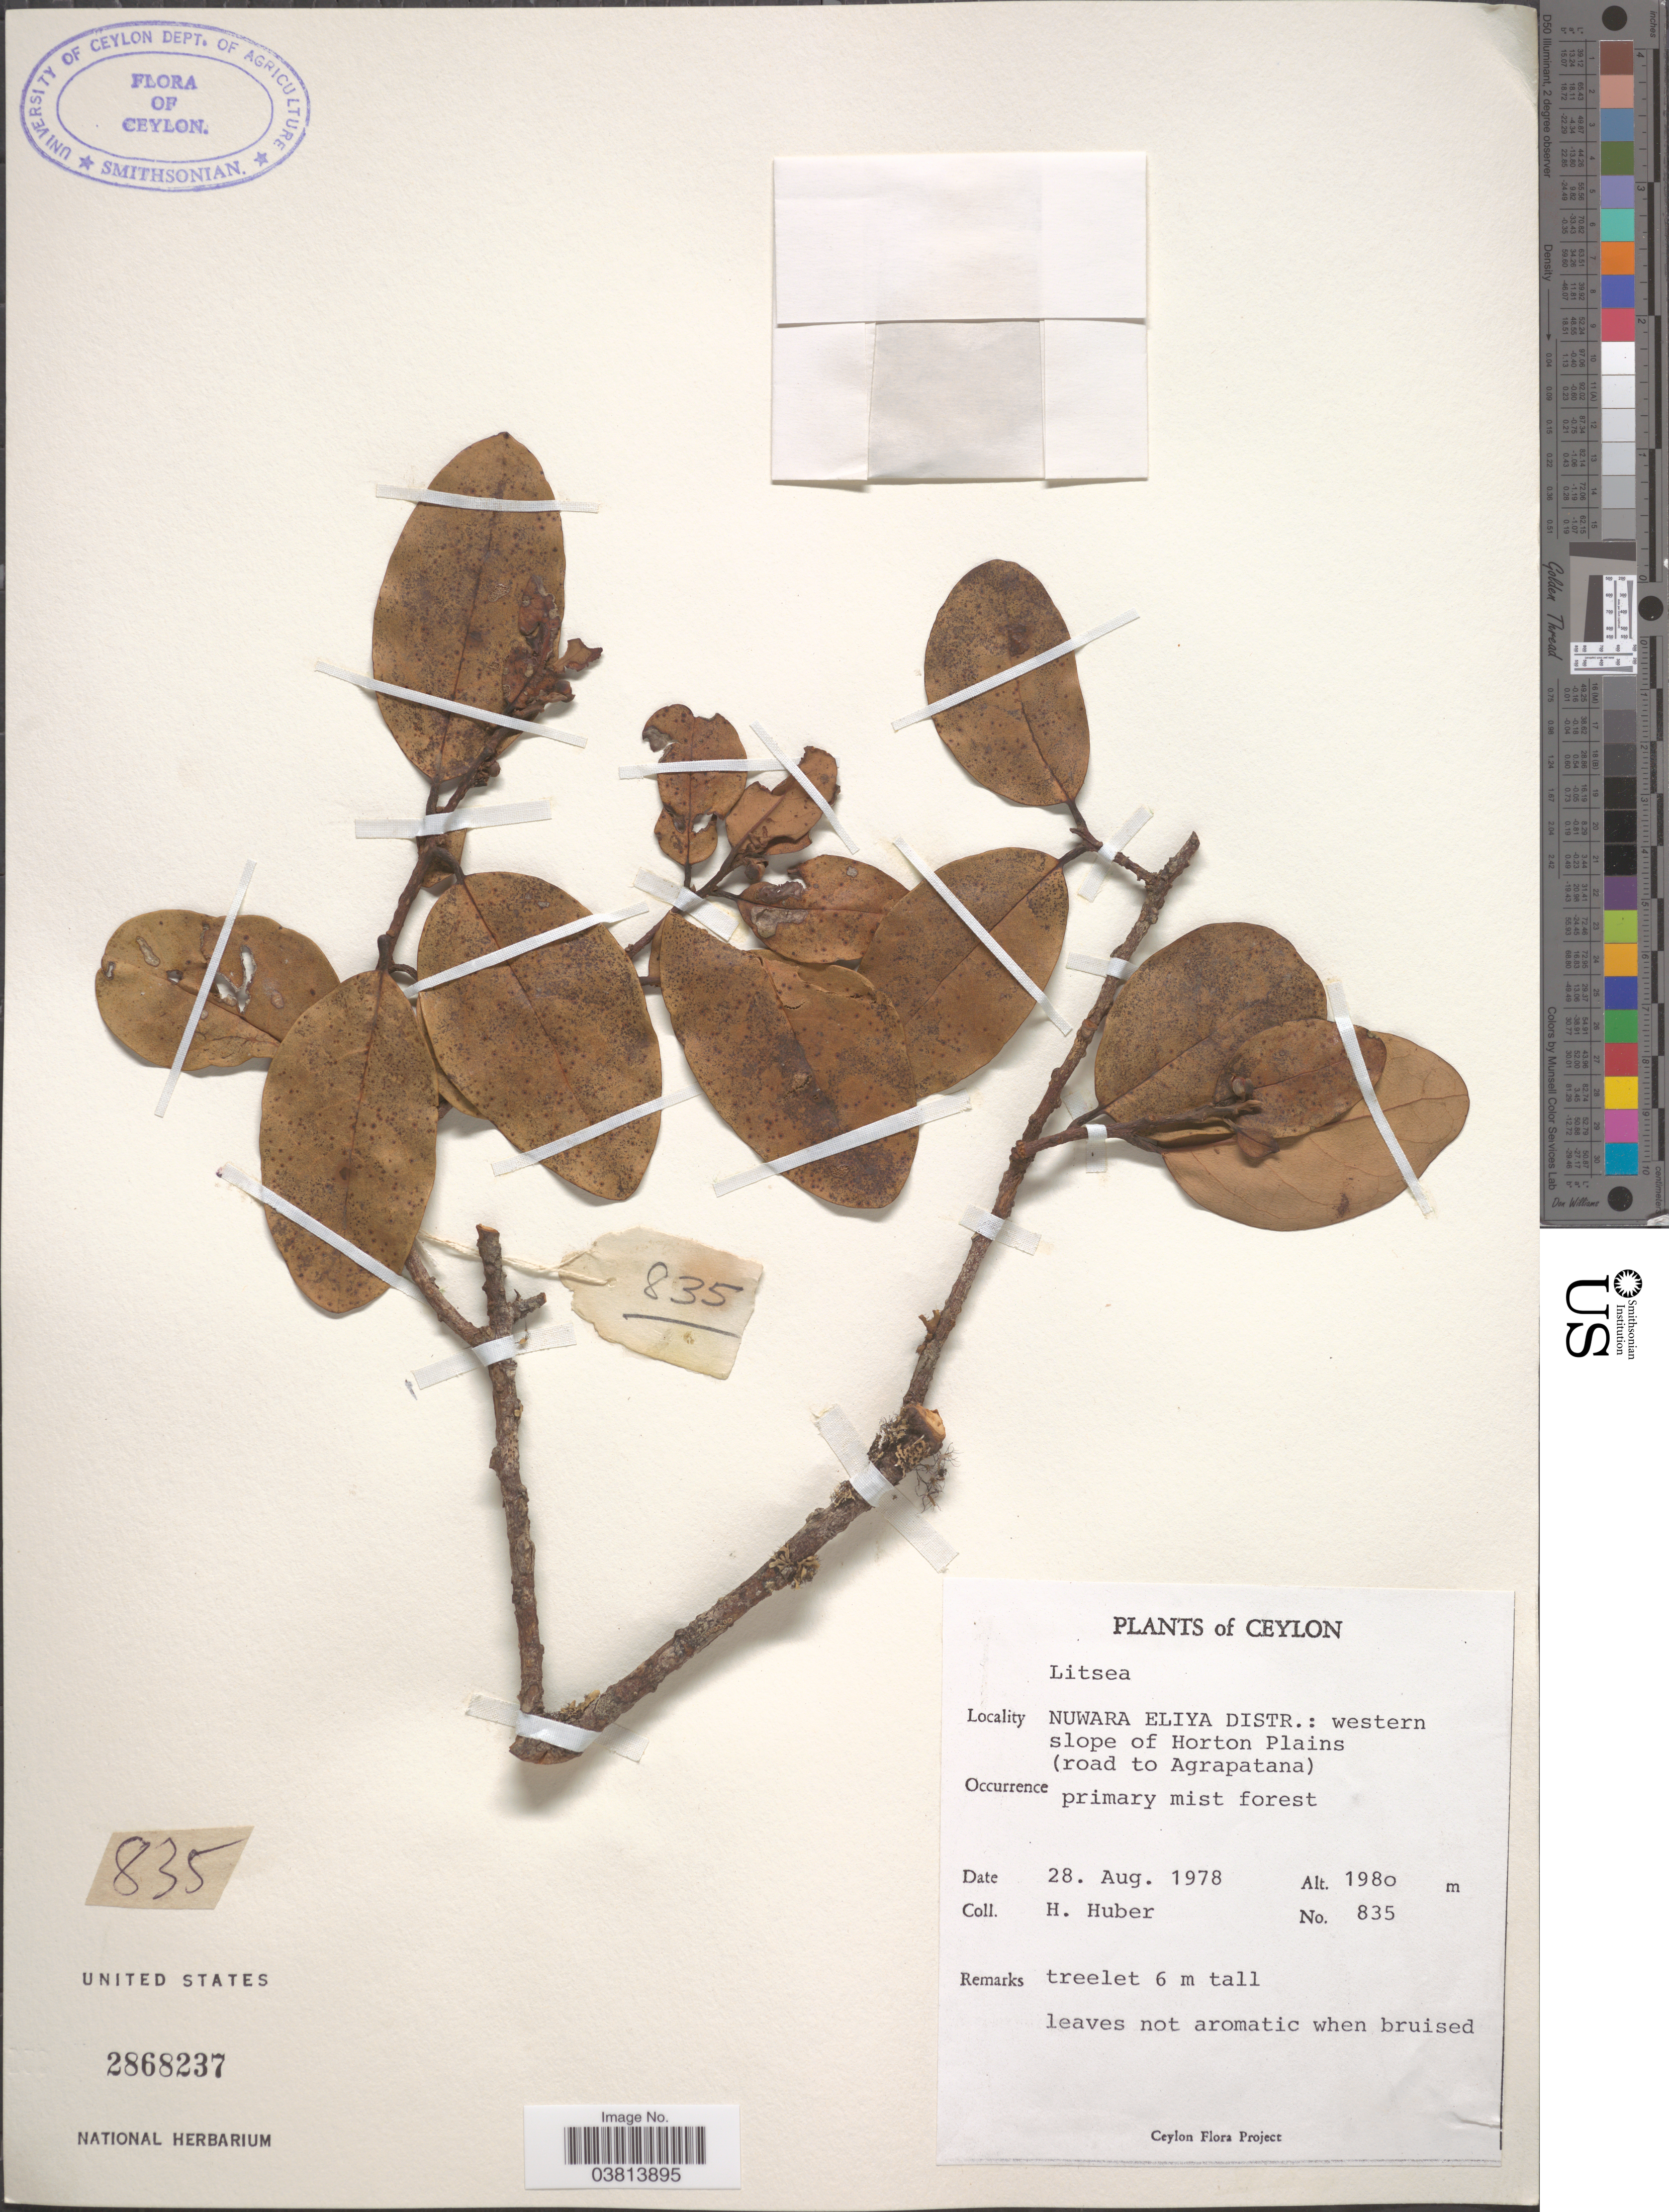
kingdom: Plantae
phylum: Tracheophyta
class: Magnoliopsida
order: Laurales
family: Lauraceae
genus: Litsea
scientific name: Litsea sp.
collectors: H. Huber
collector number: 835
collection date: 1978-08-28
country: Sri Lanka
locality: Ceylon. Nuwara Eliya Distr.: western slope of Horton Plains (road to Agrapatana).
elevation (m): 1980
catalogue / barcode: US 2868237